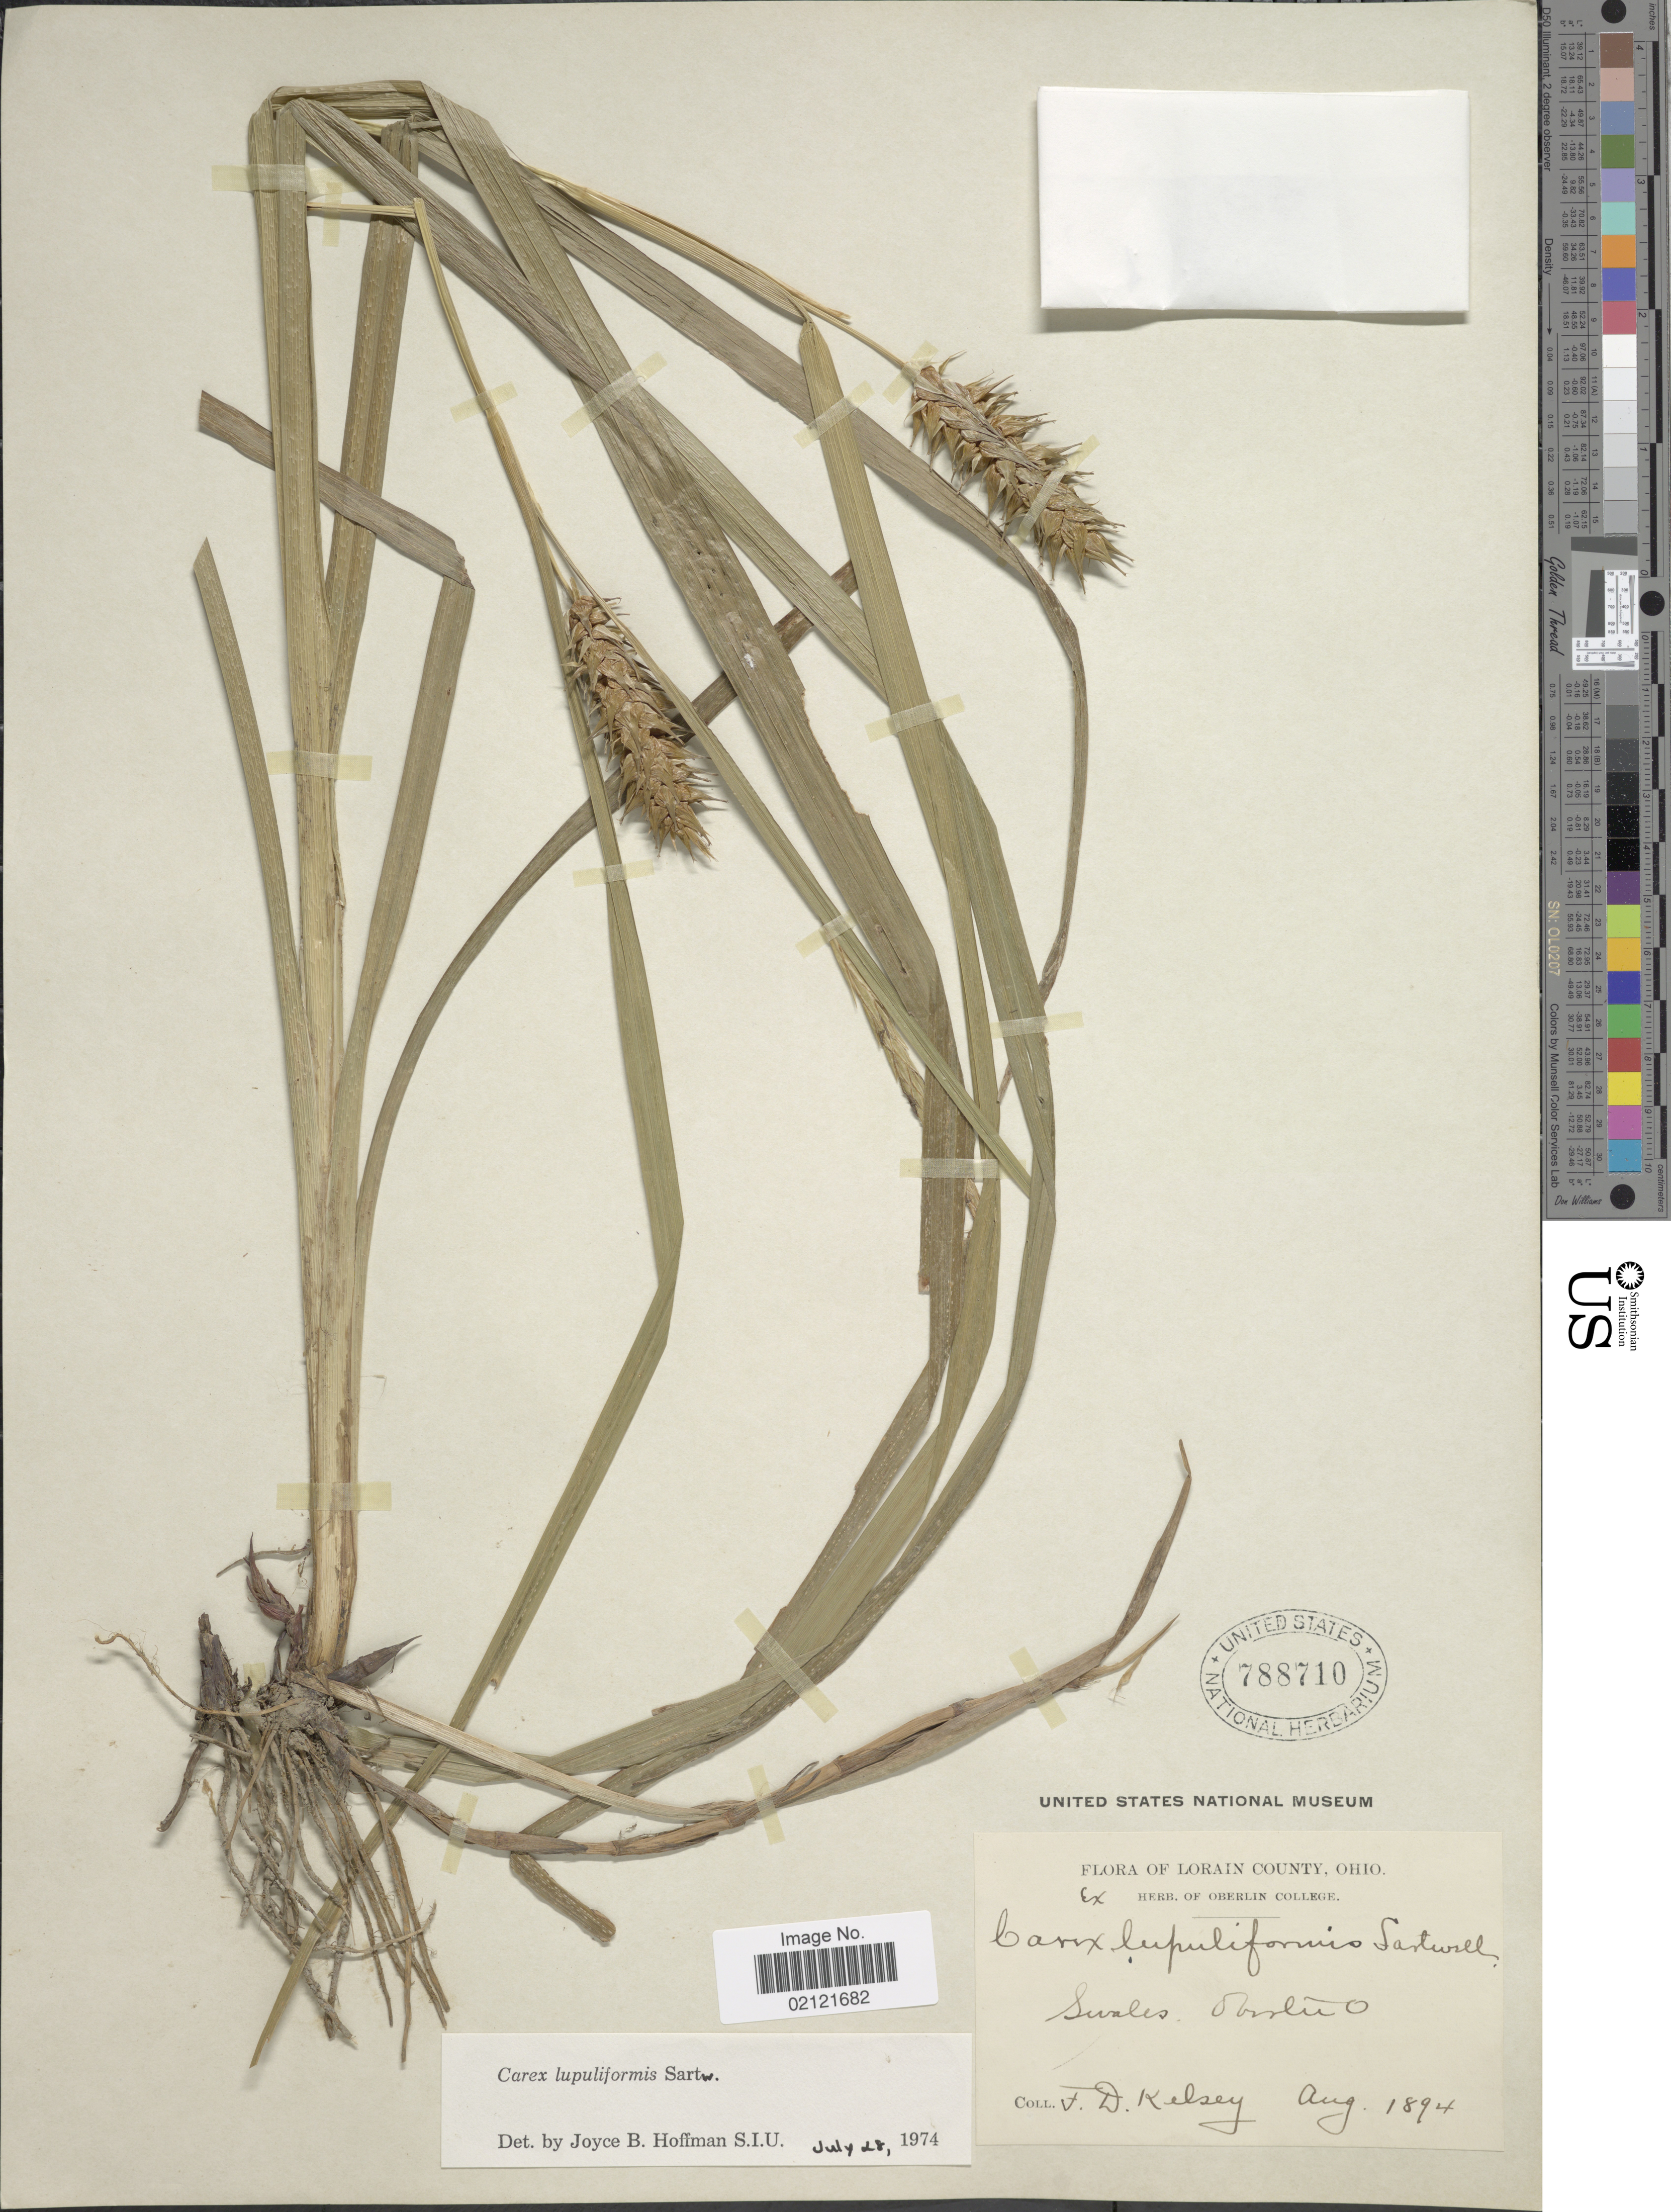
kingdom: Plantae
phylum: Tracheophyta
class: Liliopsida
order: Poales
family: Cyperaceae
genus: Carex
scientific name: Carex lupuliformis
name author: Sartwell ex Dewey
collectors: F. Kelsey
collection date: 1894-08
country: United States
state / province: Ohio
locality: Lorain County, Swales, Oberlin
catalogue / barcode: US 788710